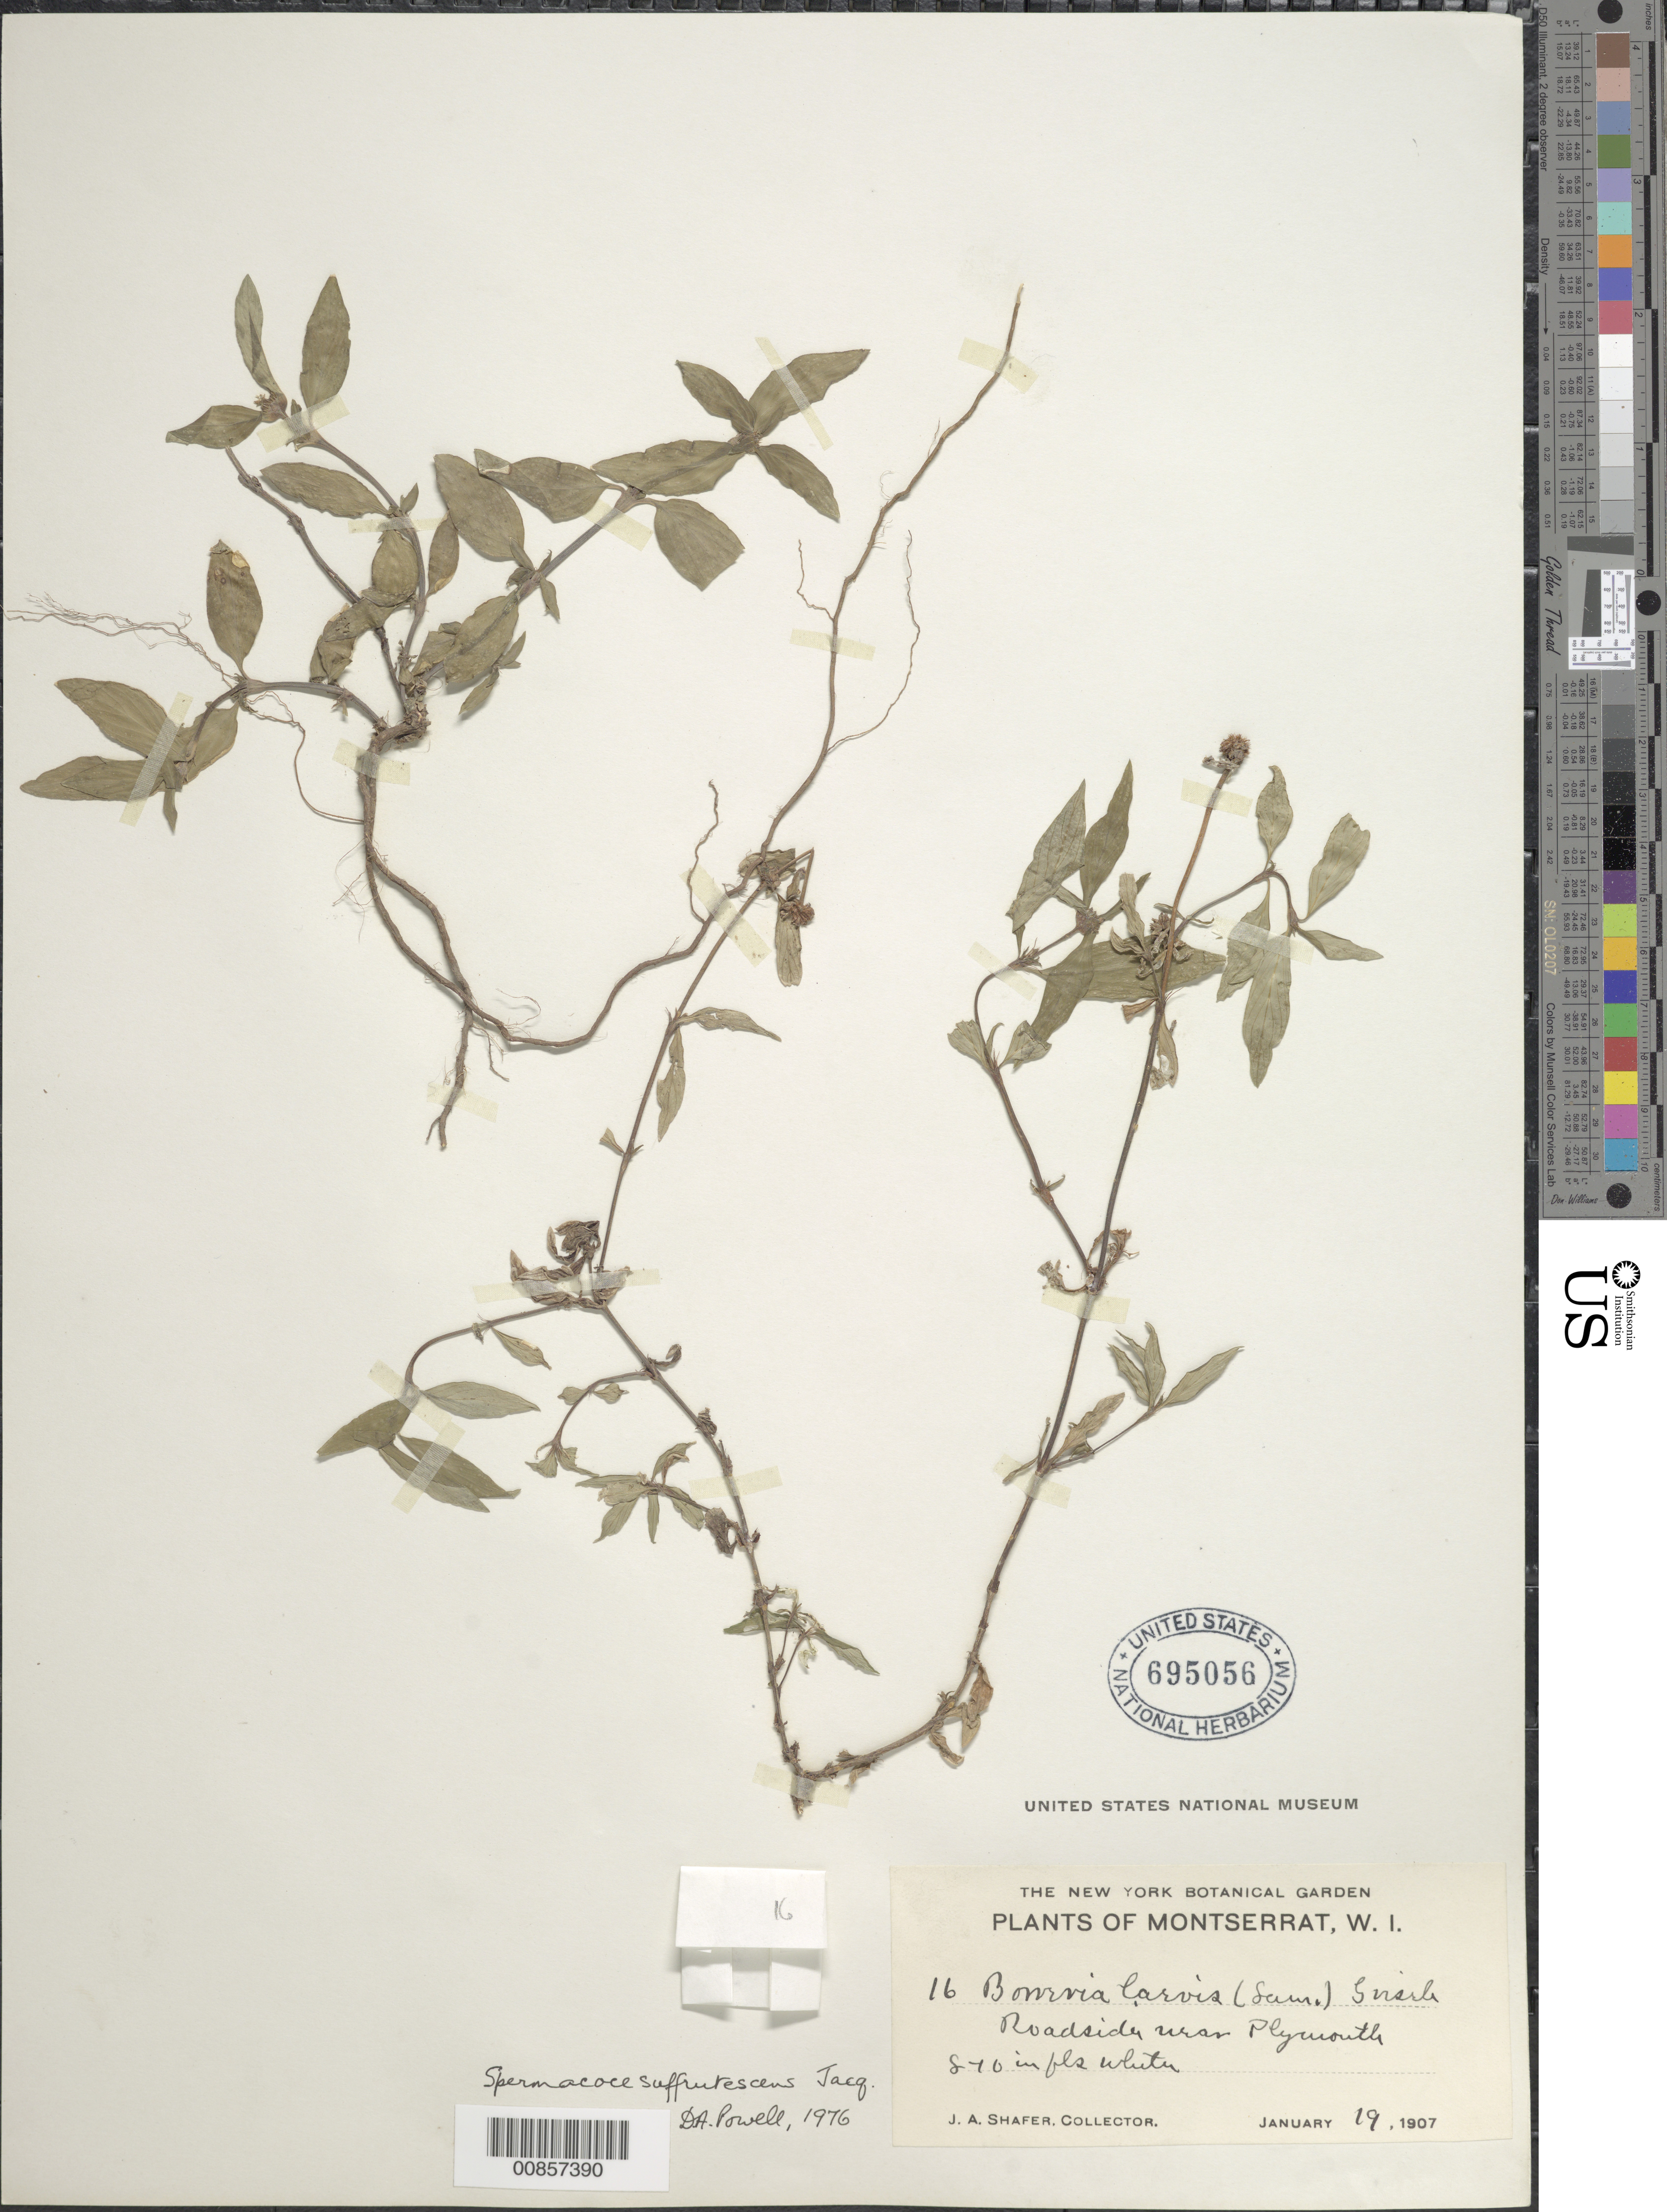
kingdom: Plantae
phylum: Tracheophyta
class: Magnoliopsida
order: Gentianales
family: Rubiaceae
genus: Spermacoce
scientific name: Spermacoce remota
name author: Lam.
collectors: J. A. Shafer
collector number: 16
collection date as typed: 19 Jan 1907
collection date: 1907-01-19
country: Montserrat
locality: Roadside near Plymouth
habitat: Roadside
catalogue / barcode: US 695056